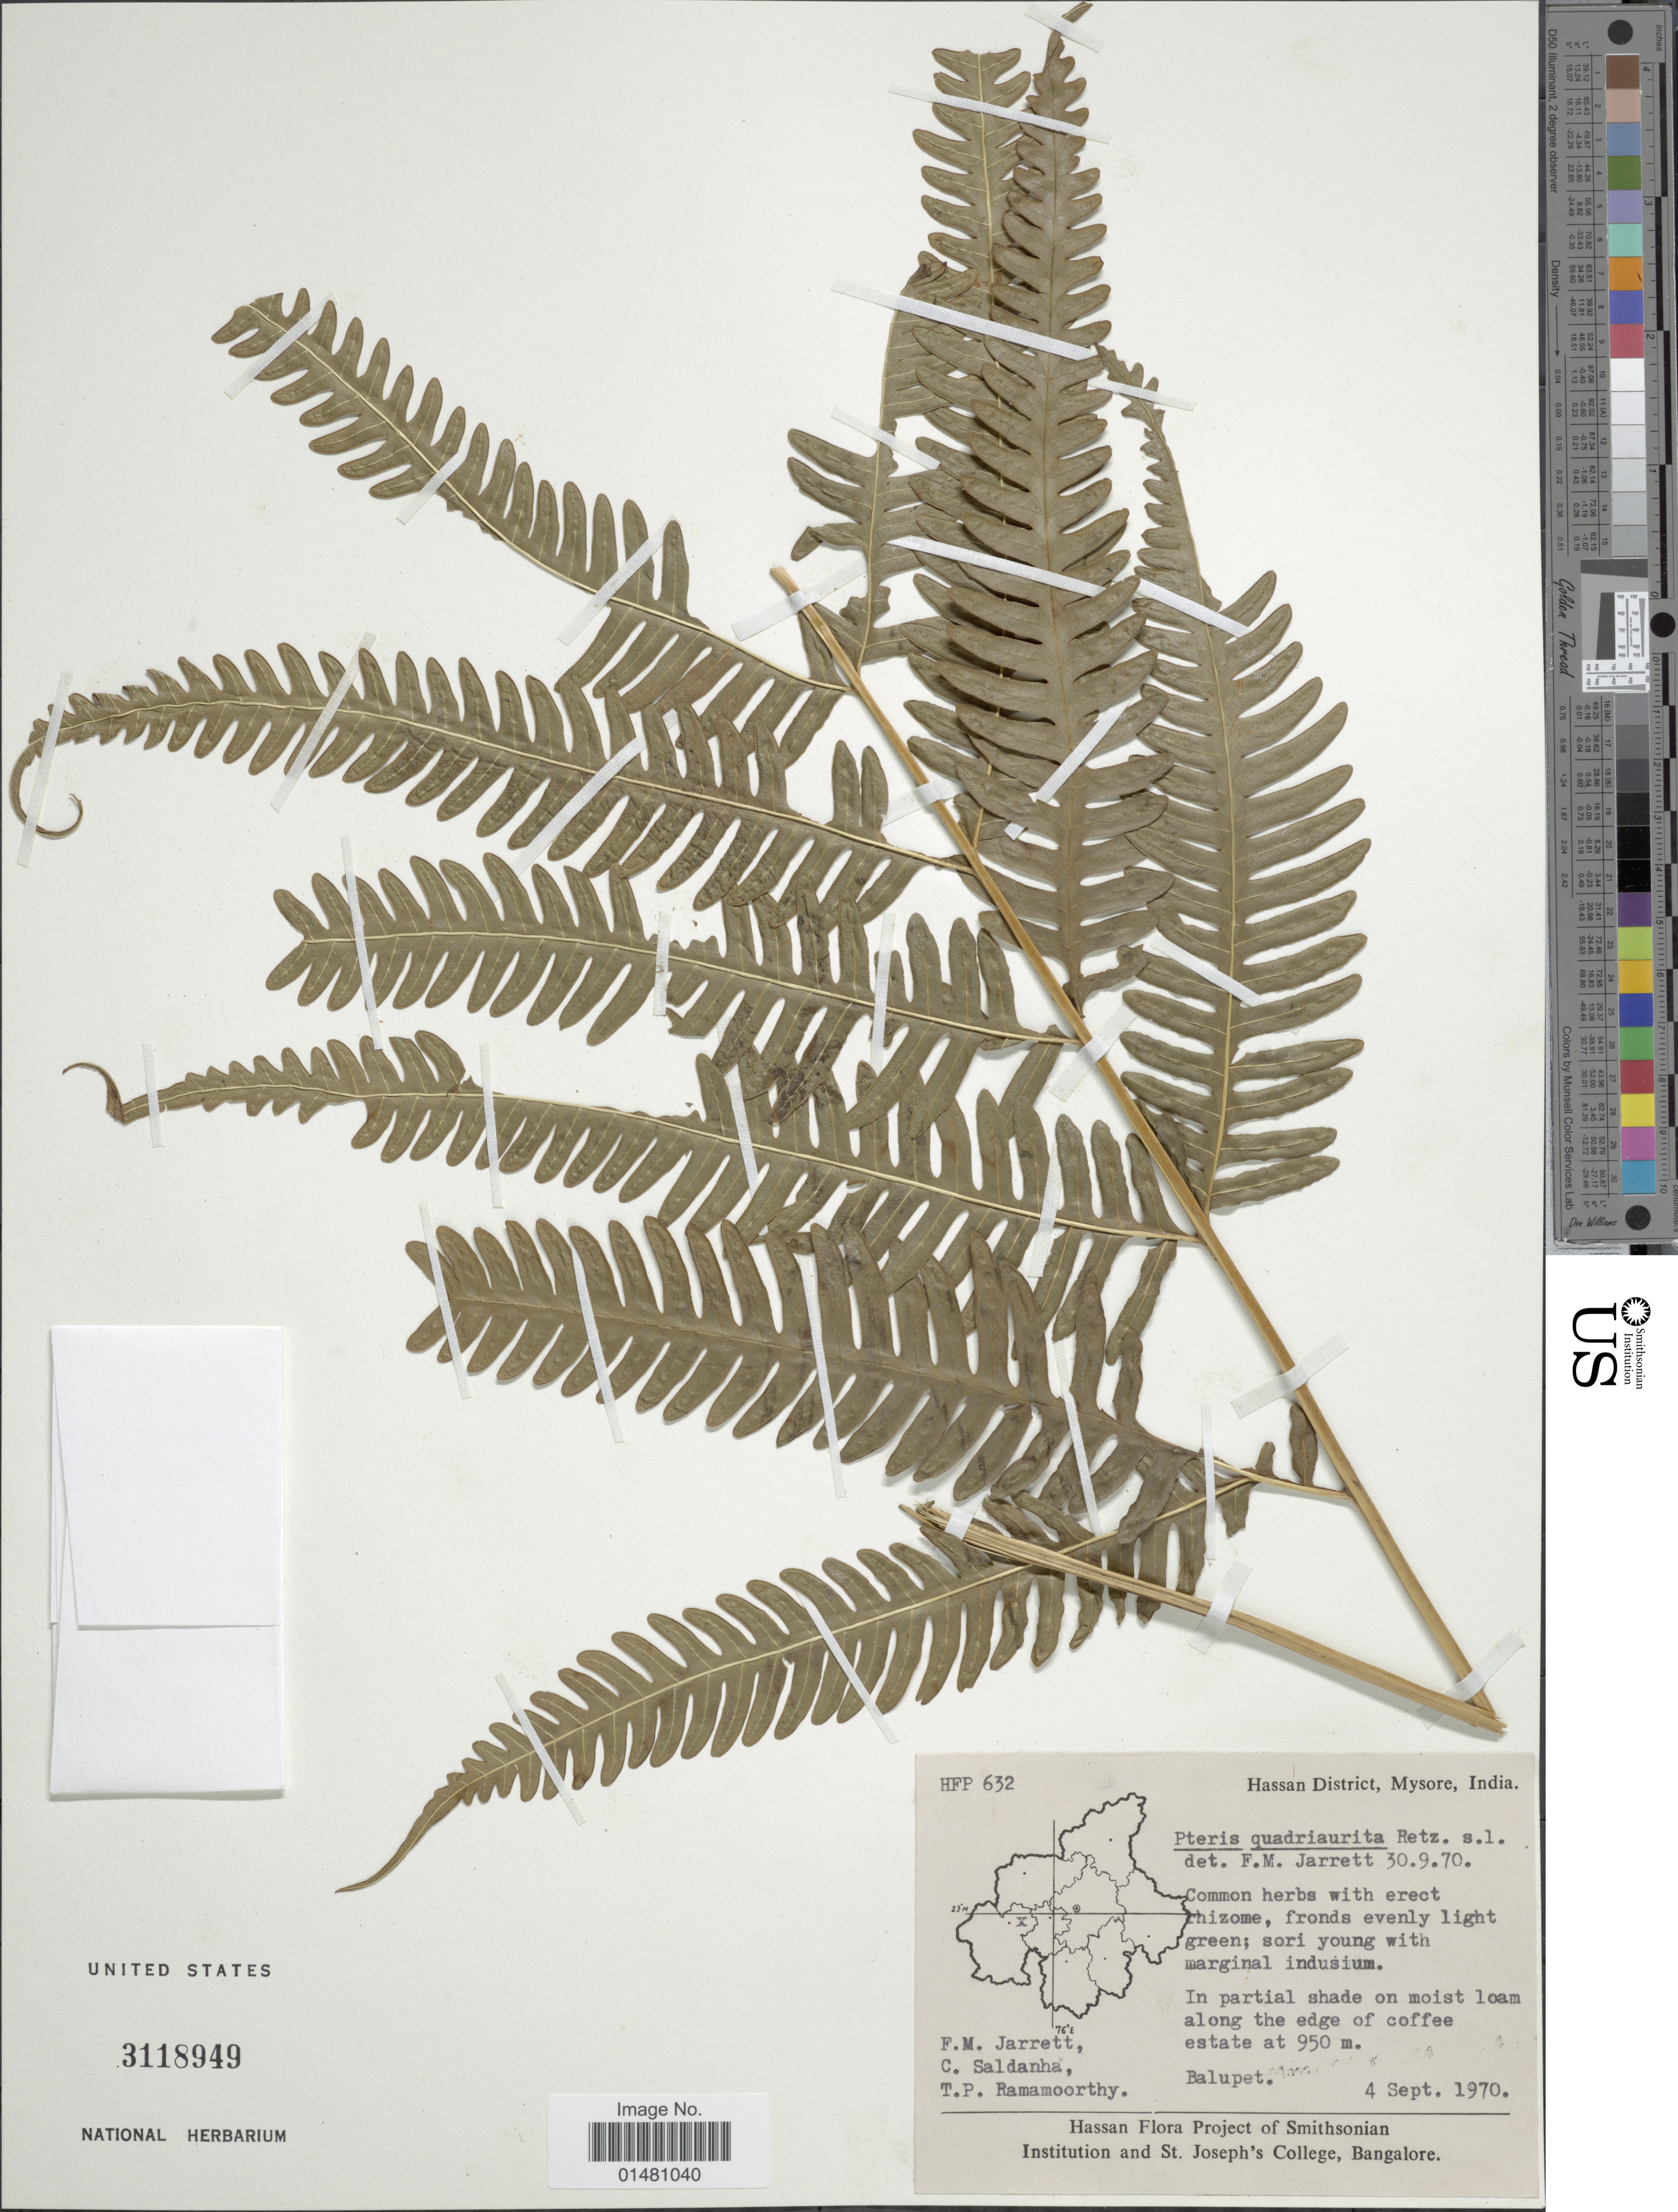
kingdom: Plantae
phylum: Tracheophyta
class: Polypodiopsida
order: Polypodiales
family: Pteridaceae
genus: Pteris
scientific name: Pteris quadriaurita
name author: Retz.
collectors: F. M. Jarrett, C. Saldanha & T. P. Ramamoorthy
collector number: HFP 632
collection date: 1970-09-04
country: India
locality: Hassan District, Mysore, Balupet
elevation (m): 950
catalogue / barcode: US 3118949